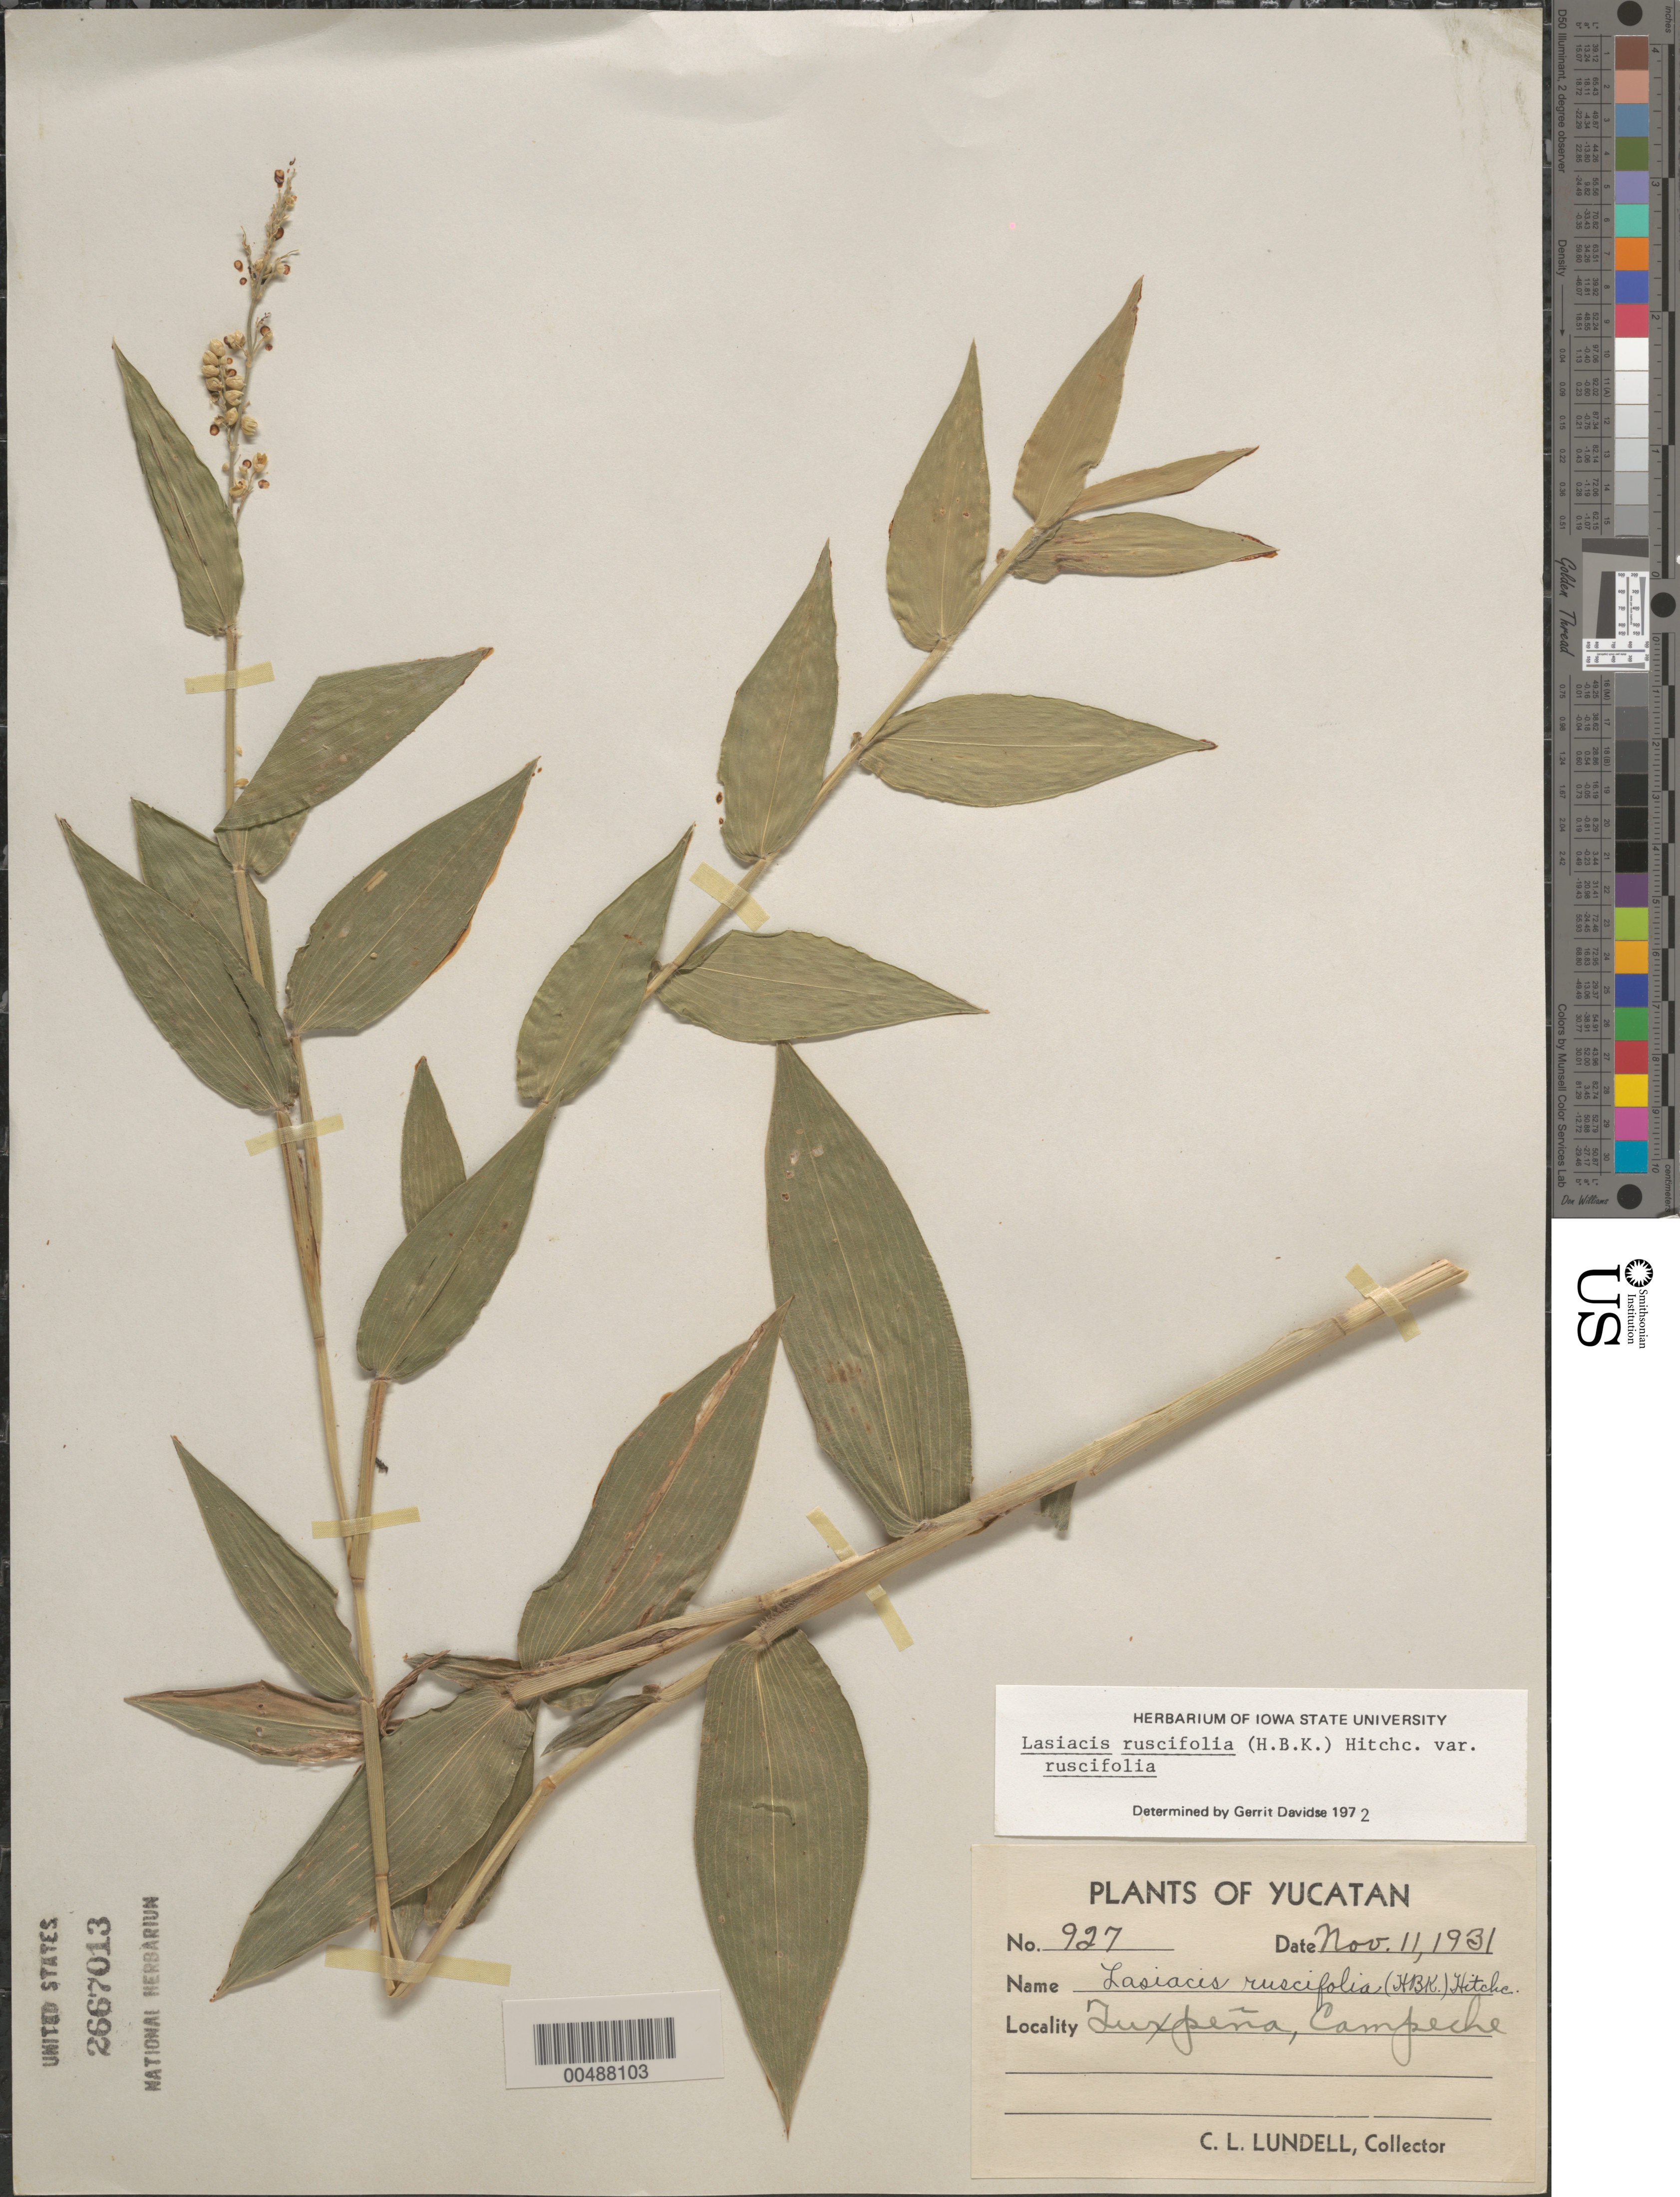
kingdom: Plantae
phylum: Tracheophyta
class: Liliopsida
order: Poales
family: Poaceae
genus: Lasiacis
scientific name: Lasiacis ruscifolia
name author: (Kunth) Hitchc.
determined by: Davidse, Gerrit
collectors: C. L. Lundell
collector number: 927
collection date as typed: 11 Nov 1931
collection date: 1931-11-11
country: Mexico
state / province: Chiapas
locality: Yucatan (Peninsula), Tuxpe¤a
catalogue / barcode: US 2667013